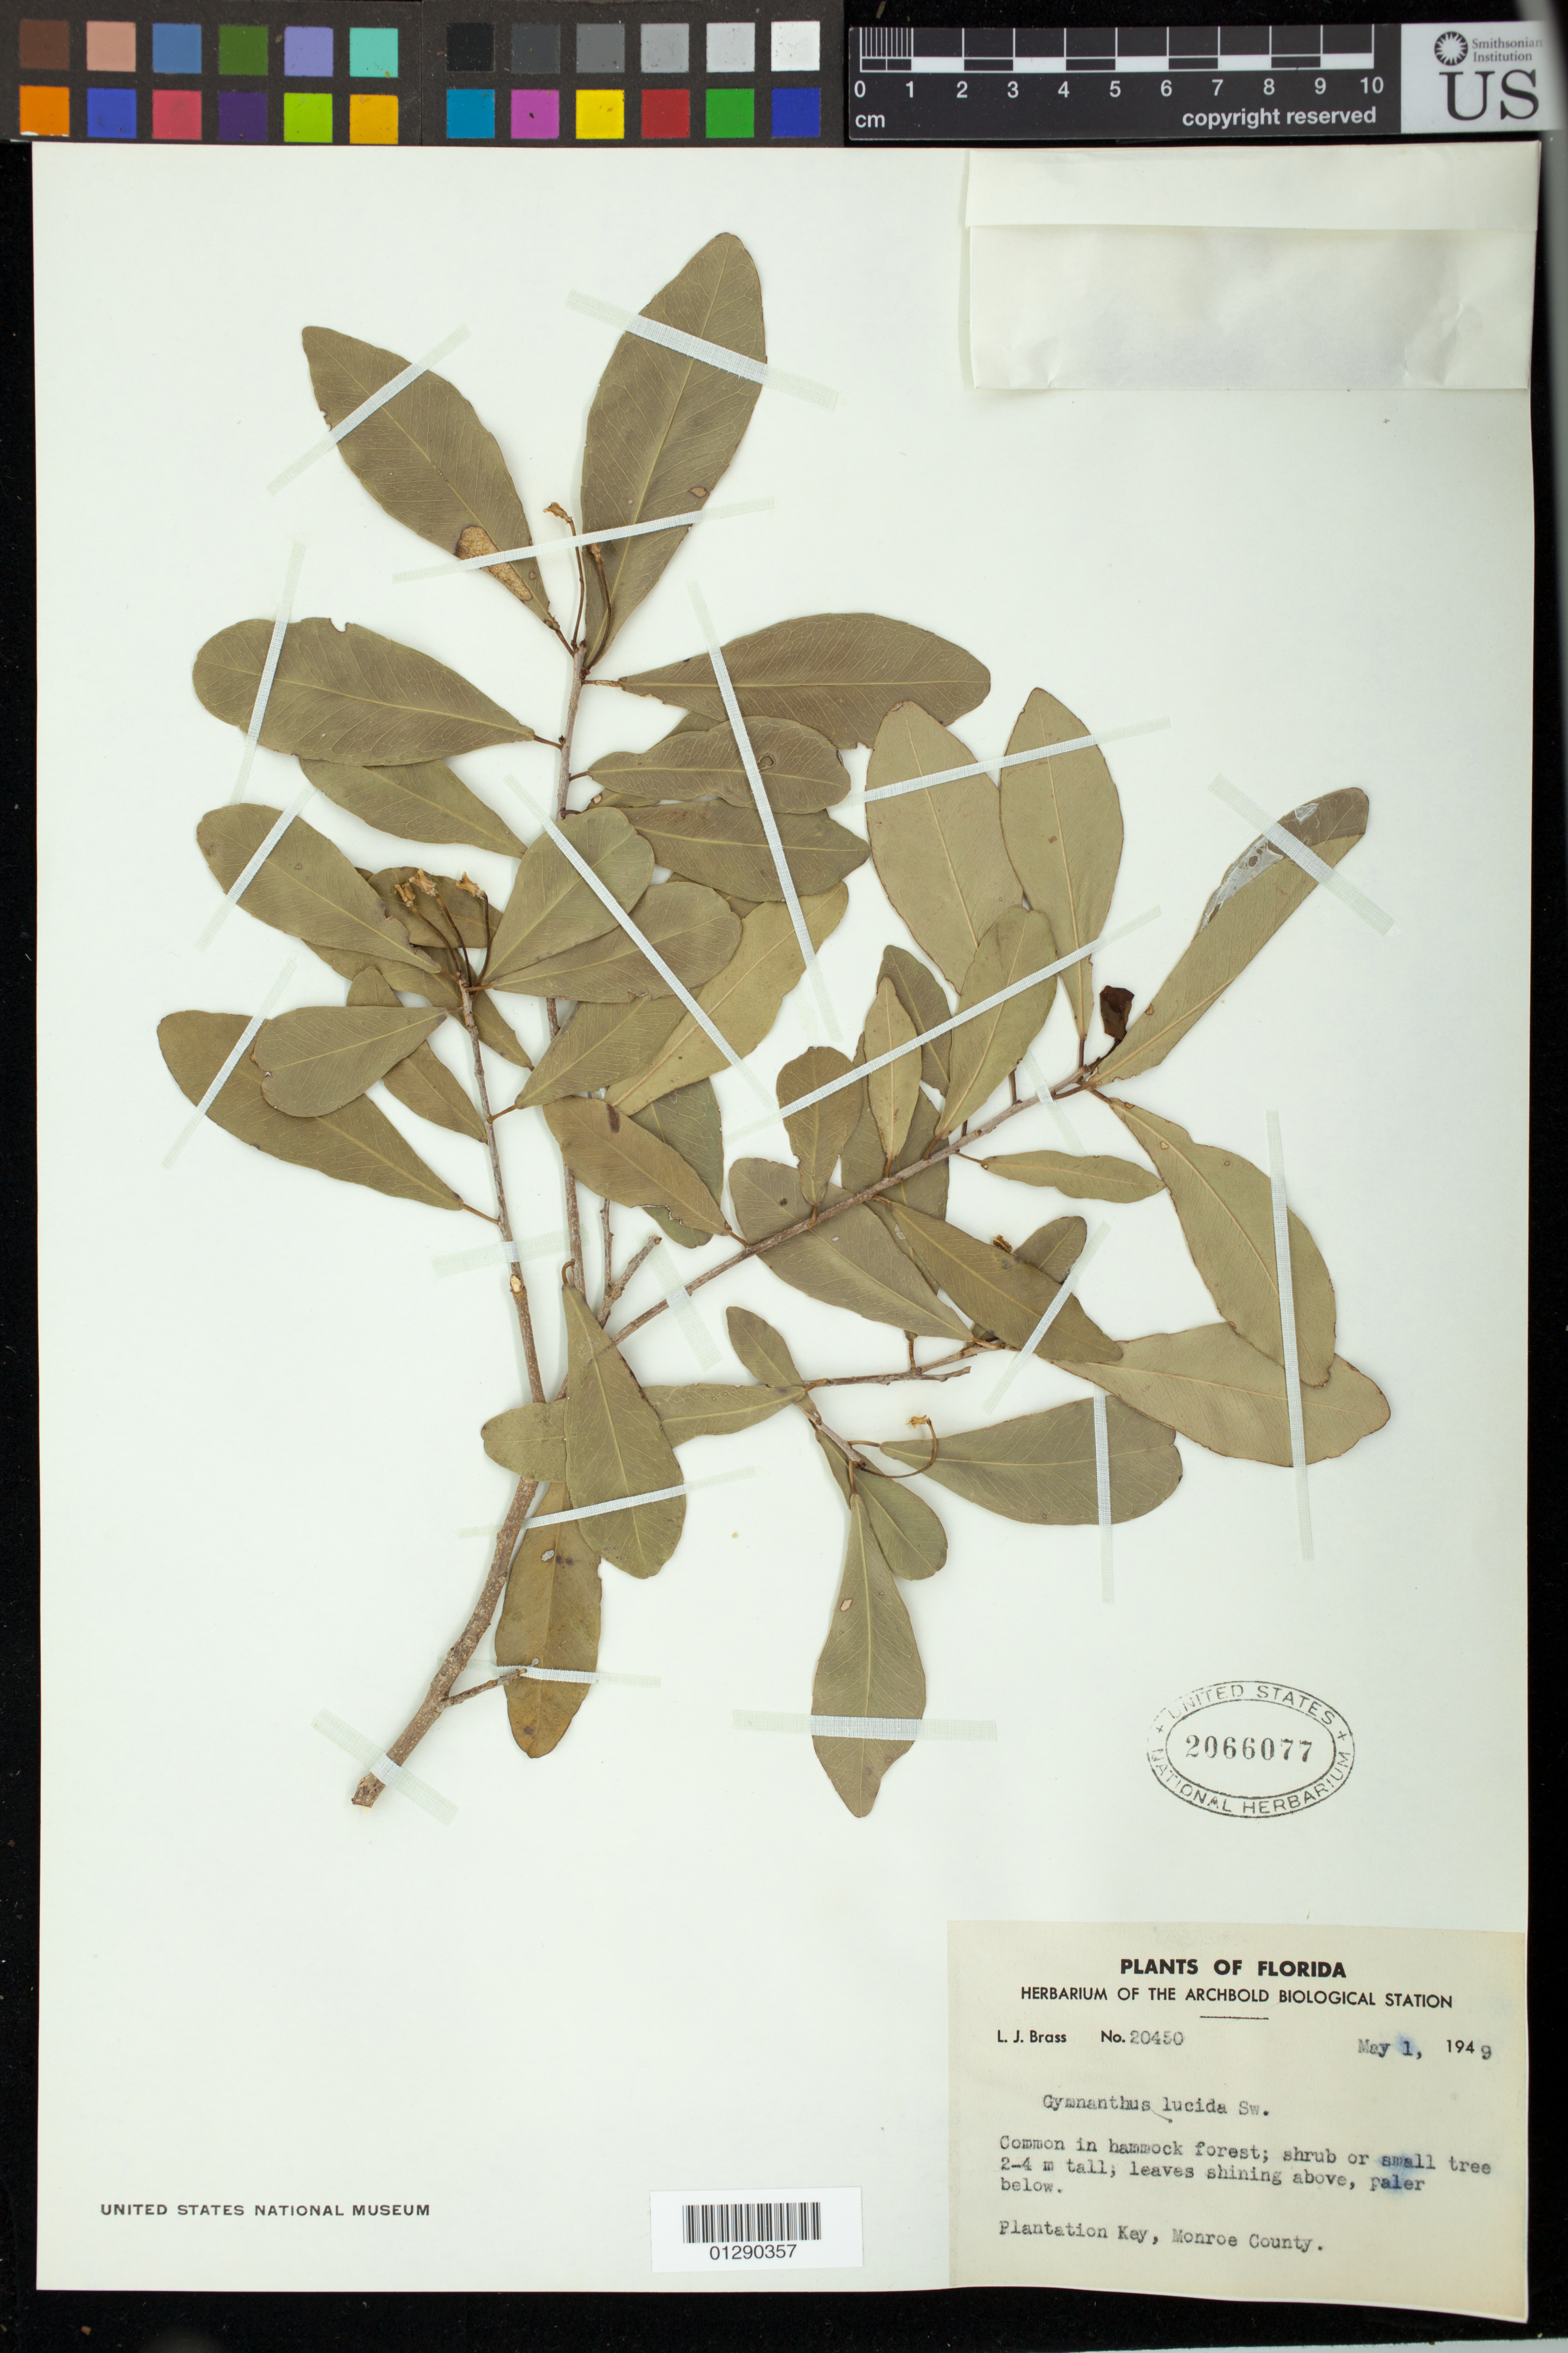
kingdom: Plantae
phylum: Tracheophyta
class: Magnoliopsida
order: Malpighiales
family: Euphorbiaceae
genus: Gymnanthes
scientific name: Gymnanthes lucida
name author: Sw.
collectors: L. J. Brass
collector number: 20450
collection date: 1949-05-01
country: United States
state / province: Florida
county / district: Monroe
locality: Plantation Key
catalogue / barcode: US 2066077